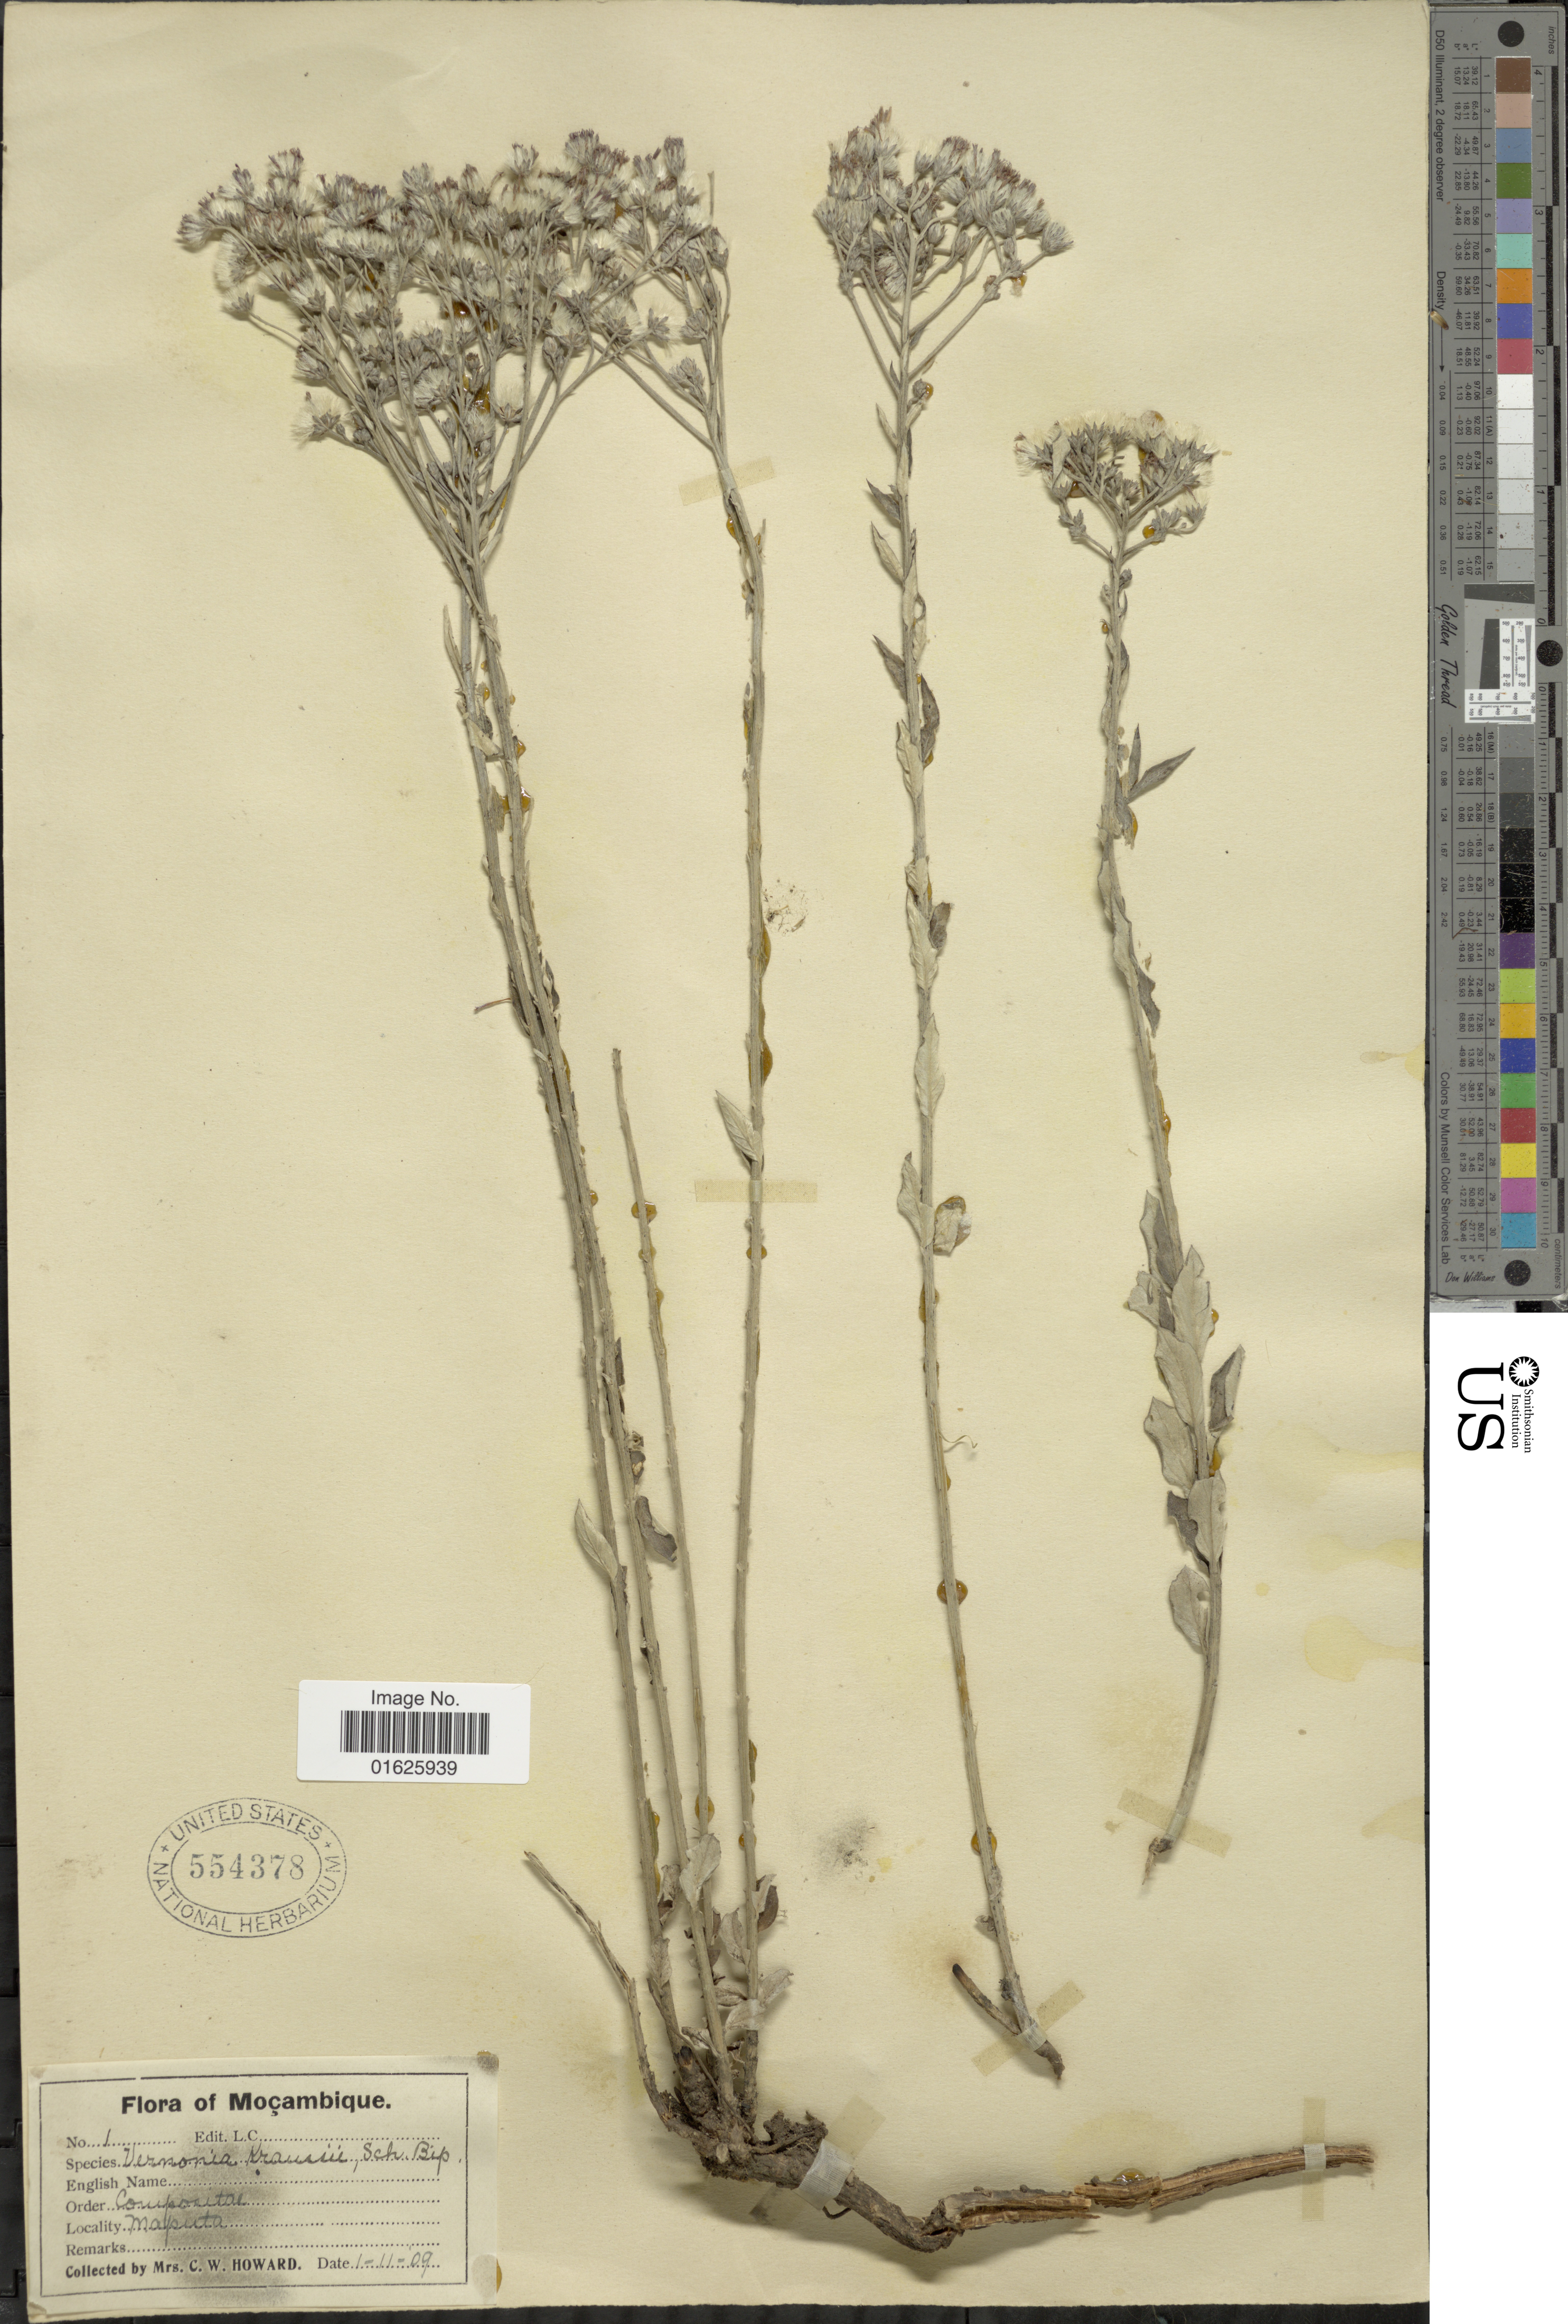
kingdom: Plantae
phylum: Tracheophyta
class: Magnoliopsida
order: Asterales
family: Asteraceae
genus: Hilliardiella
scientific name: Hilliardiella oligocephala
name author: (DC.) H. Rob.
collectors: C. W. Howard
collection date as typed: Transcribed d/m/y: 1/11/9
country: Mozambique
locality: Maputo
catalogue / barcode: US 554378